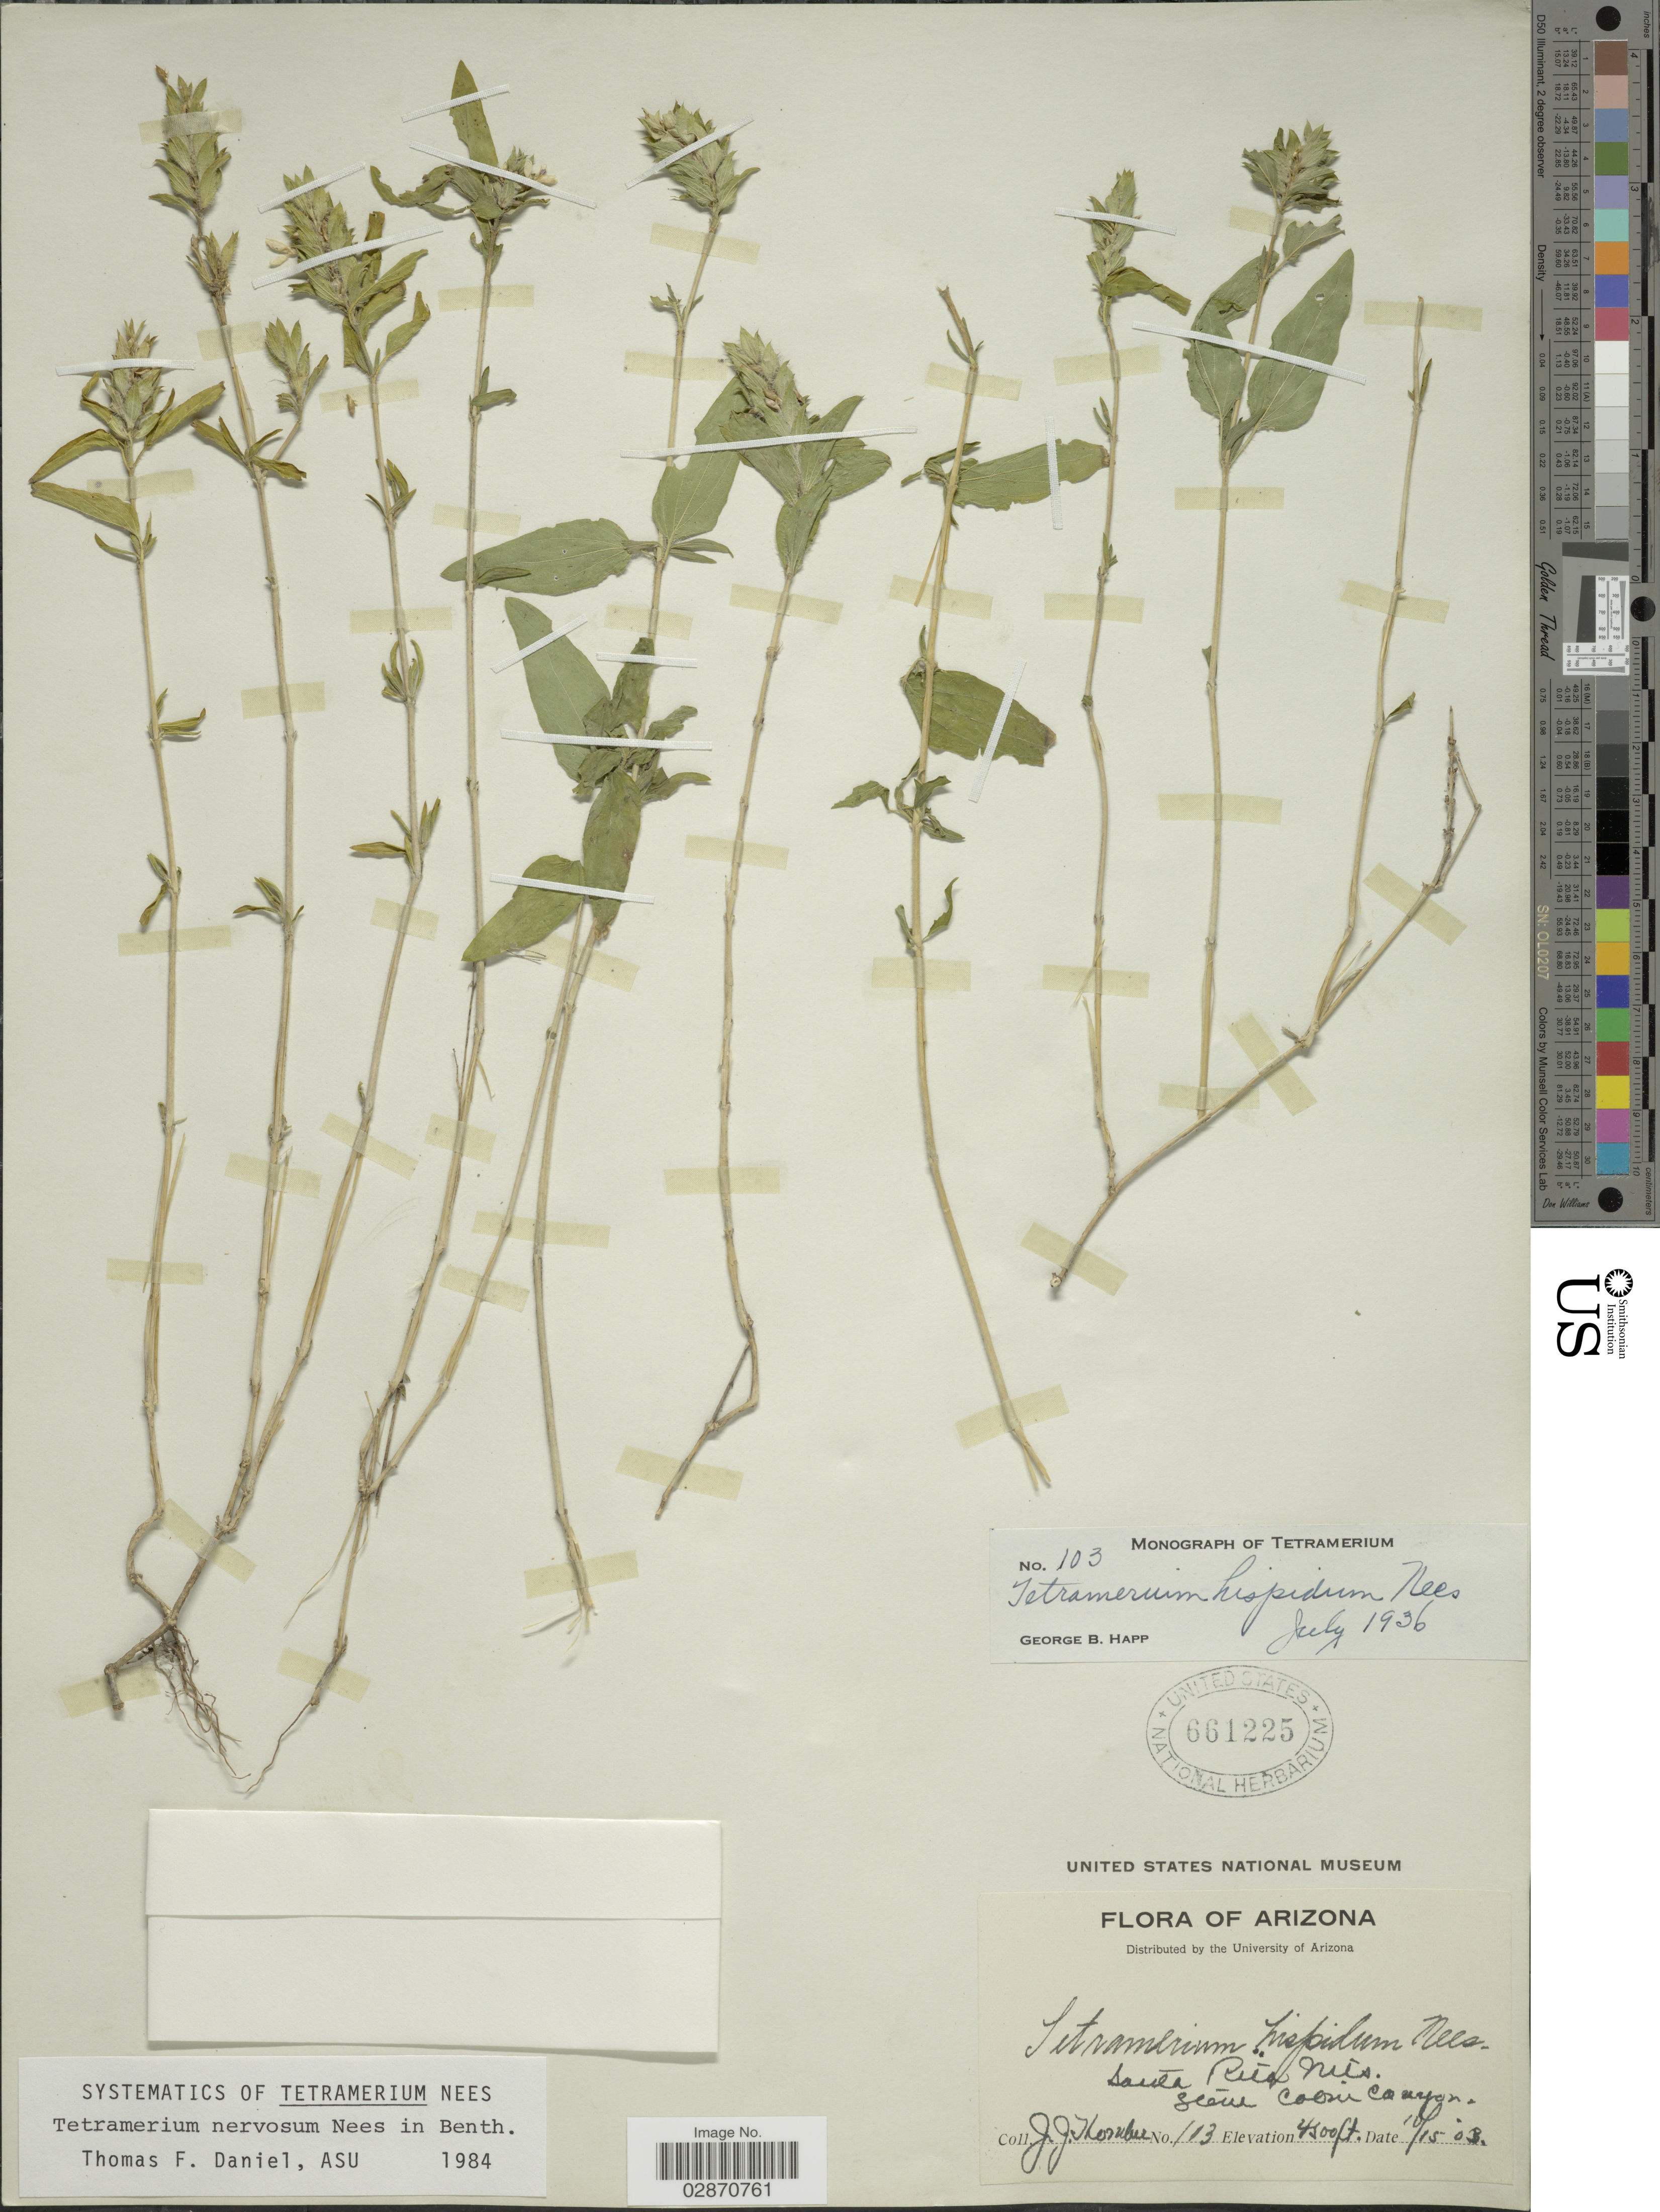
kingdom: Plantae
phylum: Tracheophyta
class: Magnoliopsida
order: Lamiales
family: Acanthaceae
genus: Tetramerium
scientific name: Tetramerium nervosum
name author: Nees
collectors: J. Thornber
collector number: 113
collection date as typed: Transcribed d/m/y: 15/10/03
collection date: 1903-10-15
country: United States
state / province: Arizona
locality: Santa Rita Mts. Stone Cabin Canyon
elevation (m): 1372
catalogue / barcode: US 661225